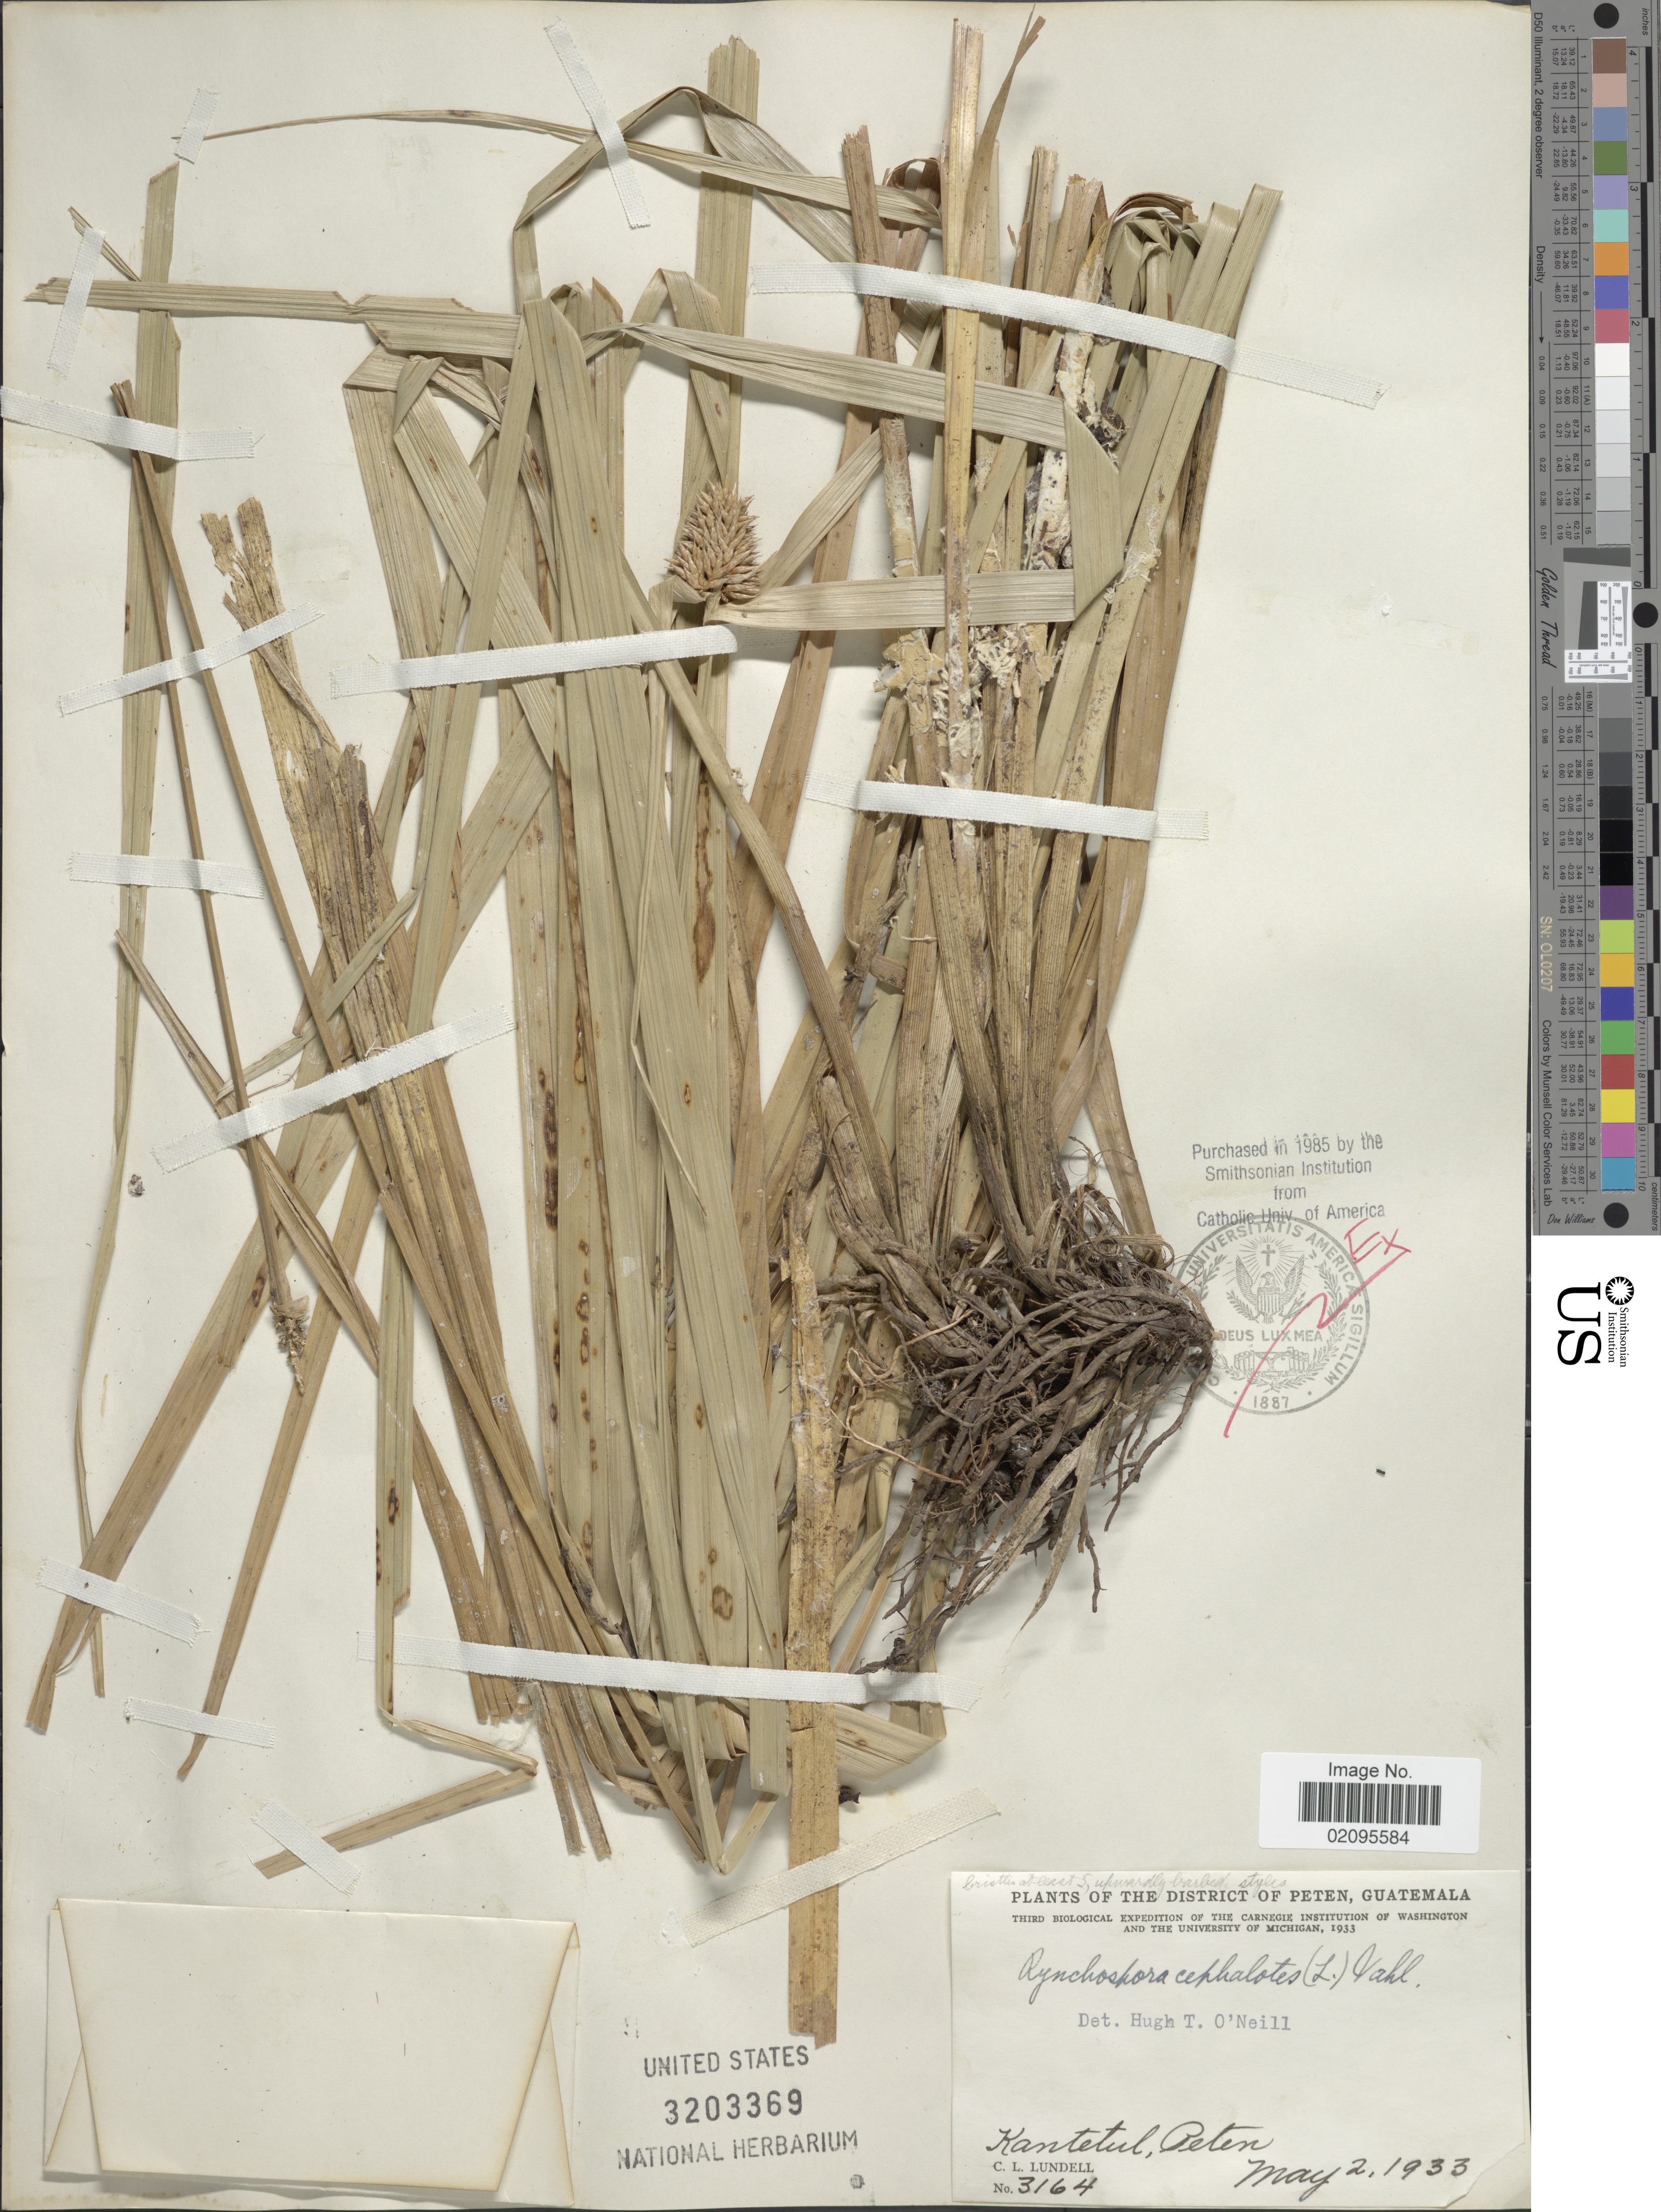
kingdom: Plantae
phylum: Tracheophyta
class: Liliopsida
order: Poales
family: Cyperaceae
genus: Rhynchospora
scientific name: Rhynchospora cephalotes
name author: (L.) Vahl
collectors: C. L. Lundell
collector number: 3164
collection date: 1933-05-02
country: Guatemala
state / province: El Petén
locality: The District of Peten, Kantetul.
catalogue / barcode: US 3203369